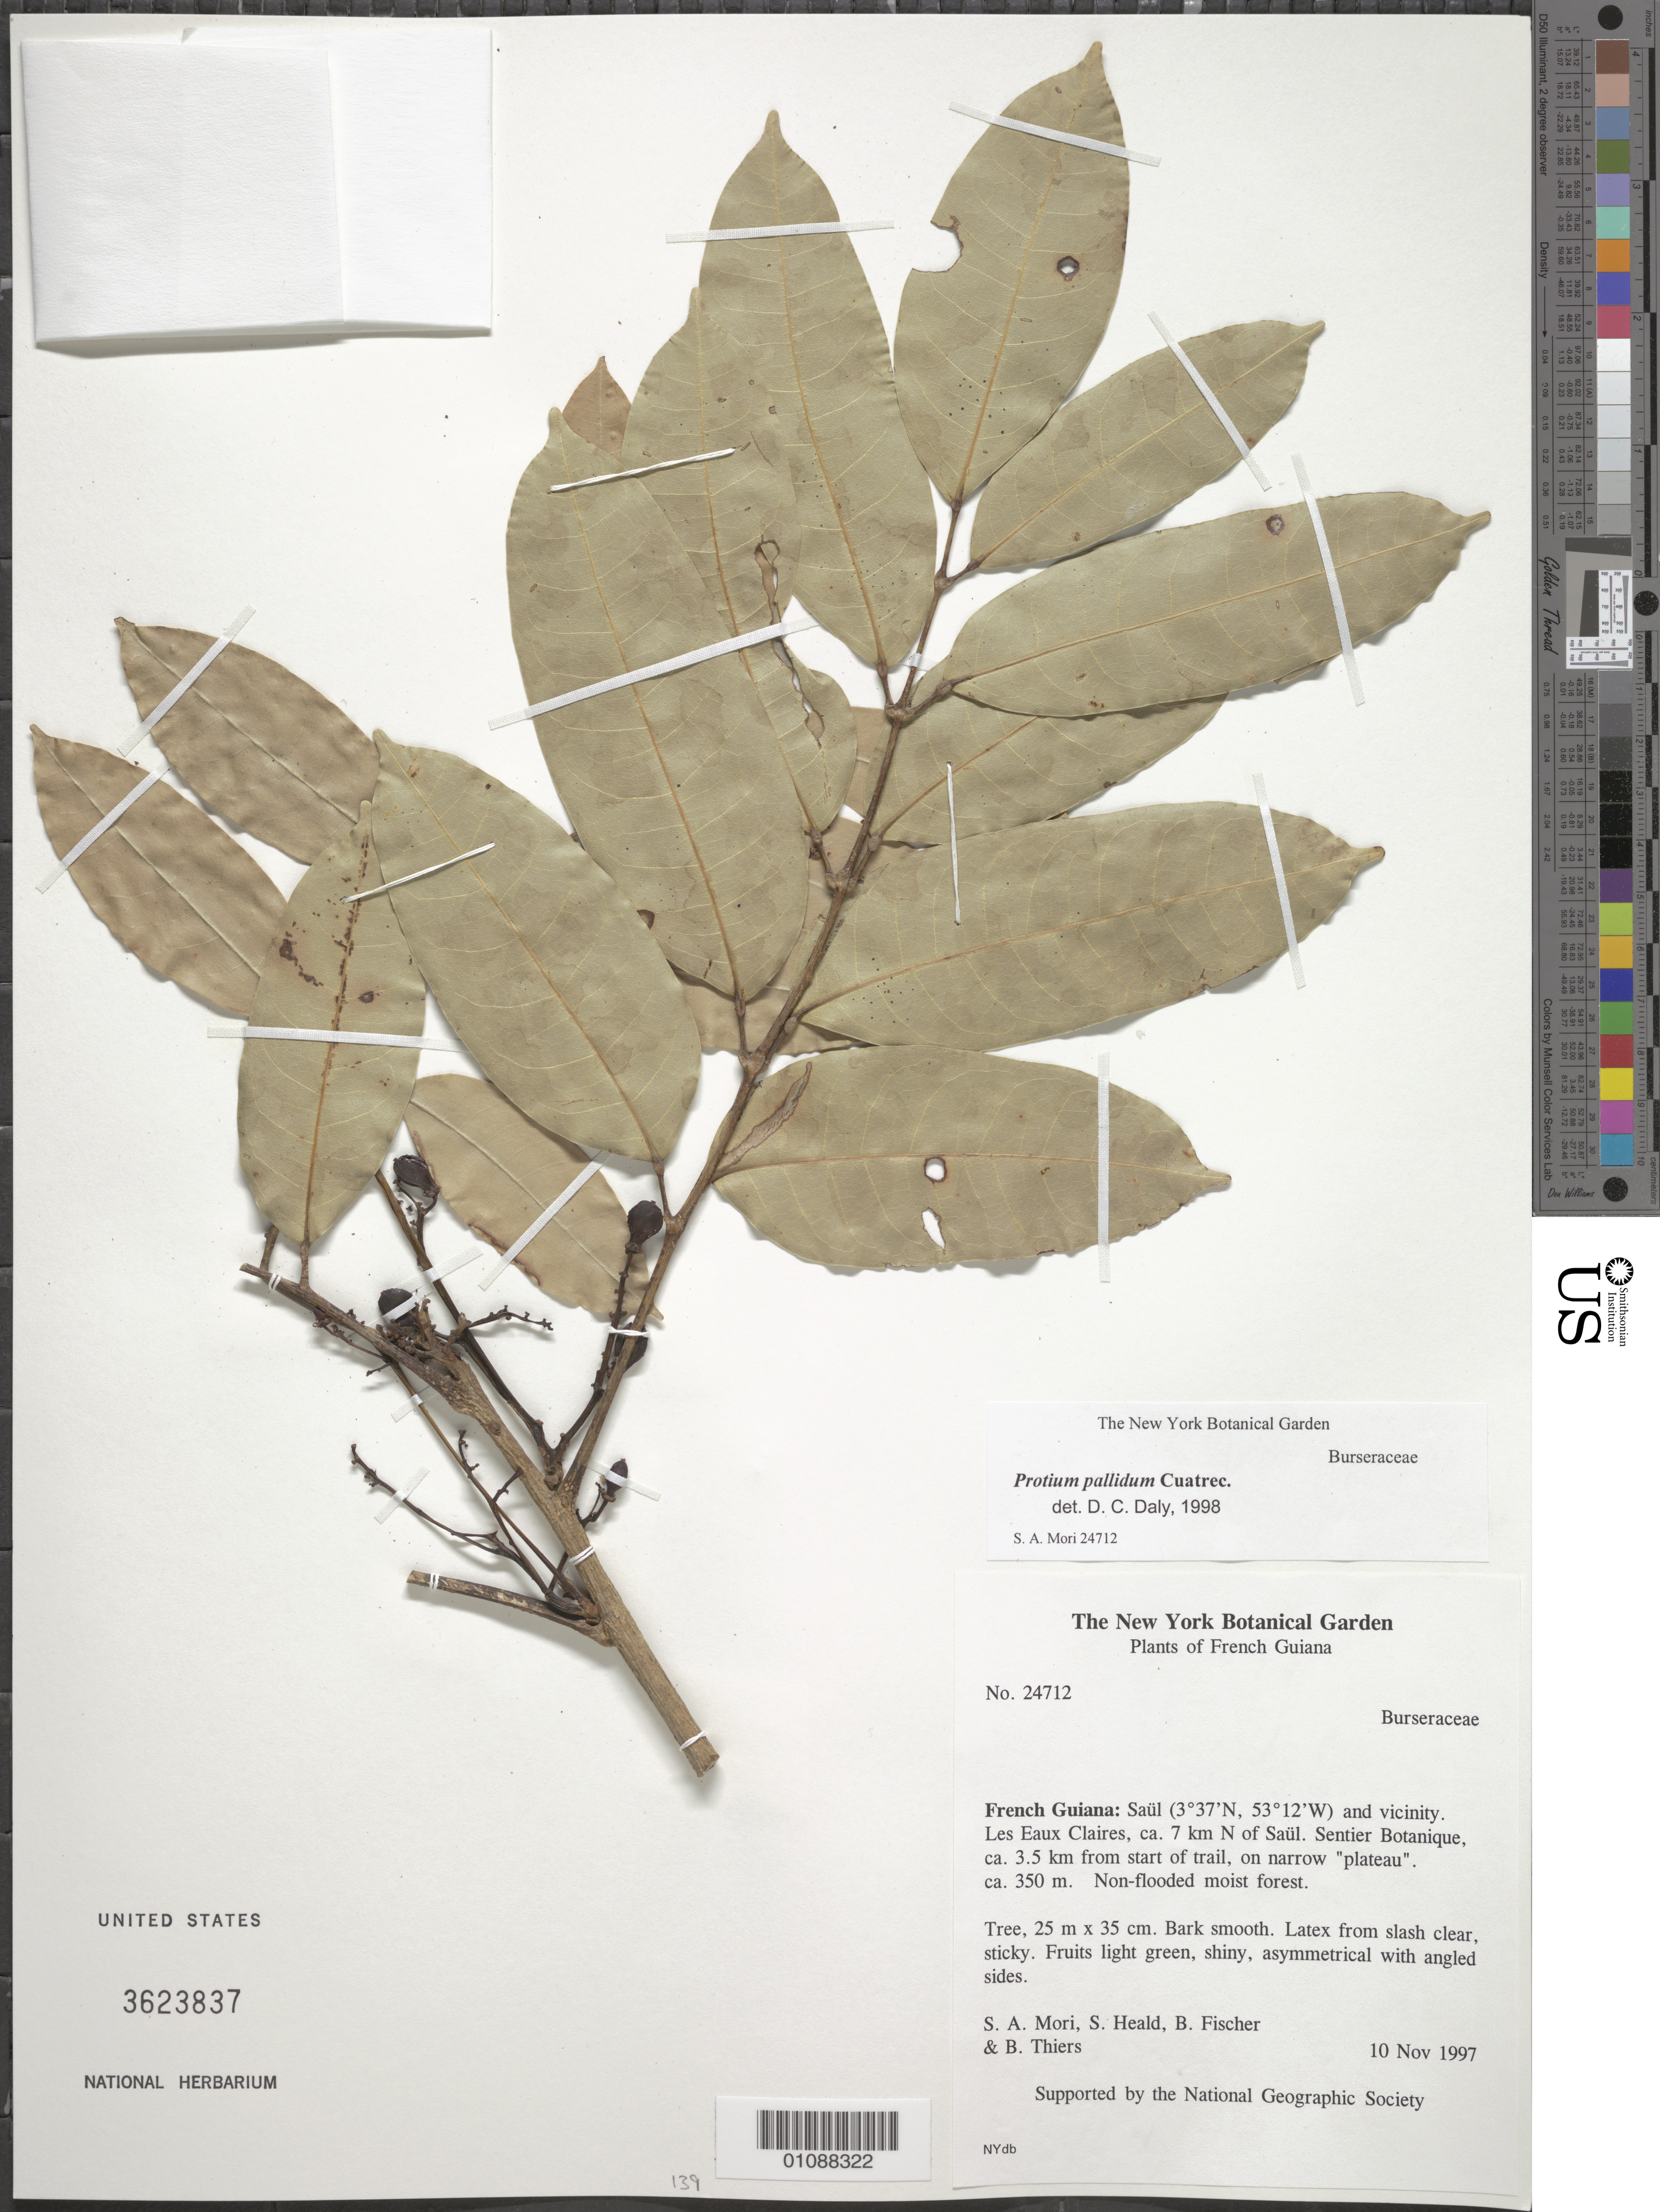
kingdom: Plantae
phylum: Tracheophyta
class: Magnoliopsida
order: Sapindales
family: Burseraceae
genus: Protium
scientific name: Protium pallidum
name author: Cuatrec.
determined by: Daly, D. C.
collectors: S. Mori, S. Heald, B. Fischer & B. Thiers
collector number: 24712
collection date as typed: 10-Nov-97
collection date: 1997-11-10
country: French Guiana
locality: Saül and vic., Les Eaux Claires, ca. 7 km N of Saül. Sentier Botanique, ca 3.5km from start of trail, on narrow "plateau"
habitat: Non-flooded moist forest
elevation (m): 350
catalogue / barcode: US 3623837